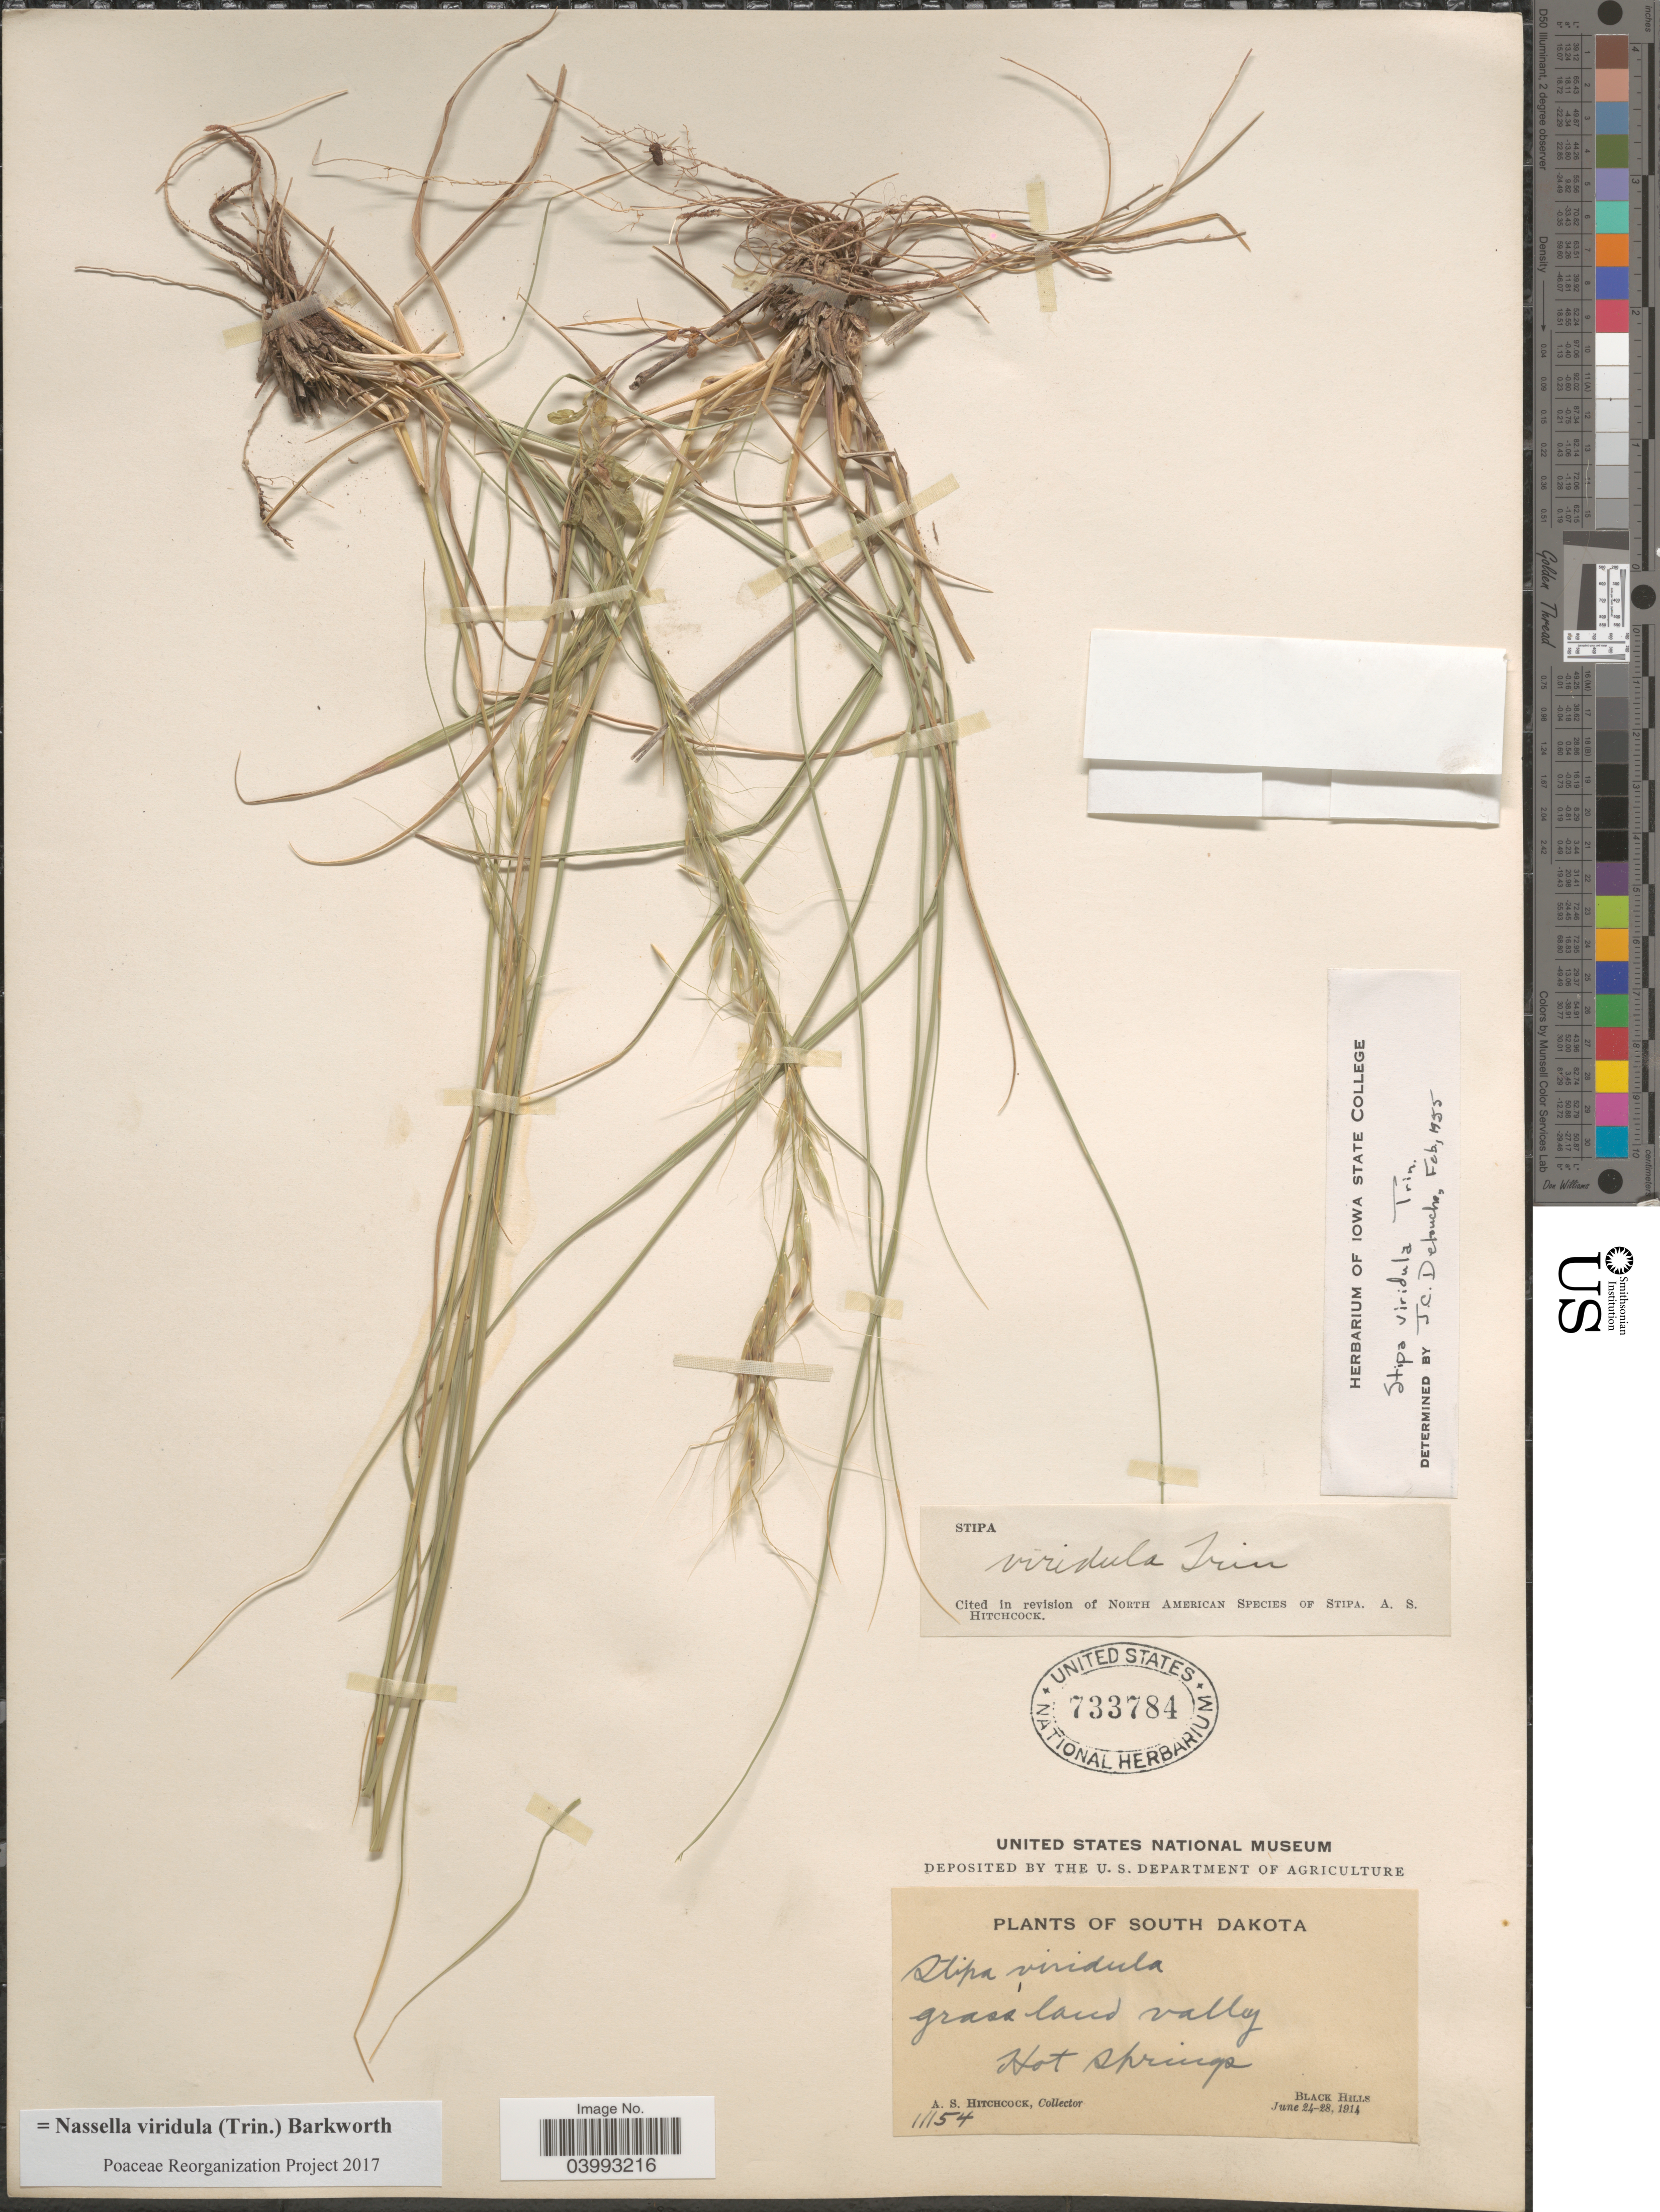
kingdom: Plantae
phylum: Tracheophyta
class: Liliopsida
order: Poales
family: Poaceae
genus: Nassella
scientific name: Nassella viridula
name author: (Trin.) Barkworth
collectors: A. S. Hitchcock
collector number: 11154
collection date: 1914-06-24/1914-06-28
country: United States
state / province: South Dakota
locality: Grass land valley. Hot Springs. Black Hills.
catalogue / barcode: US 733784